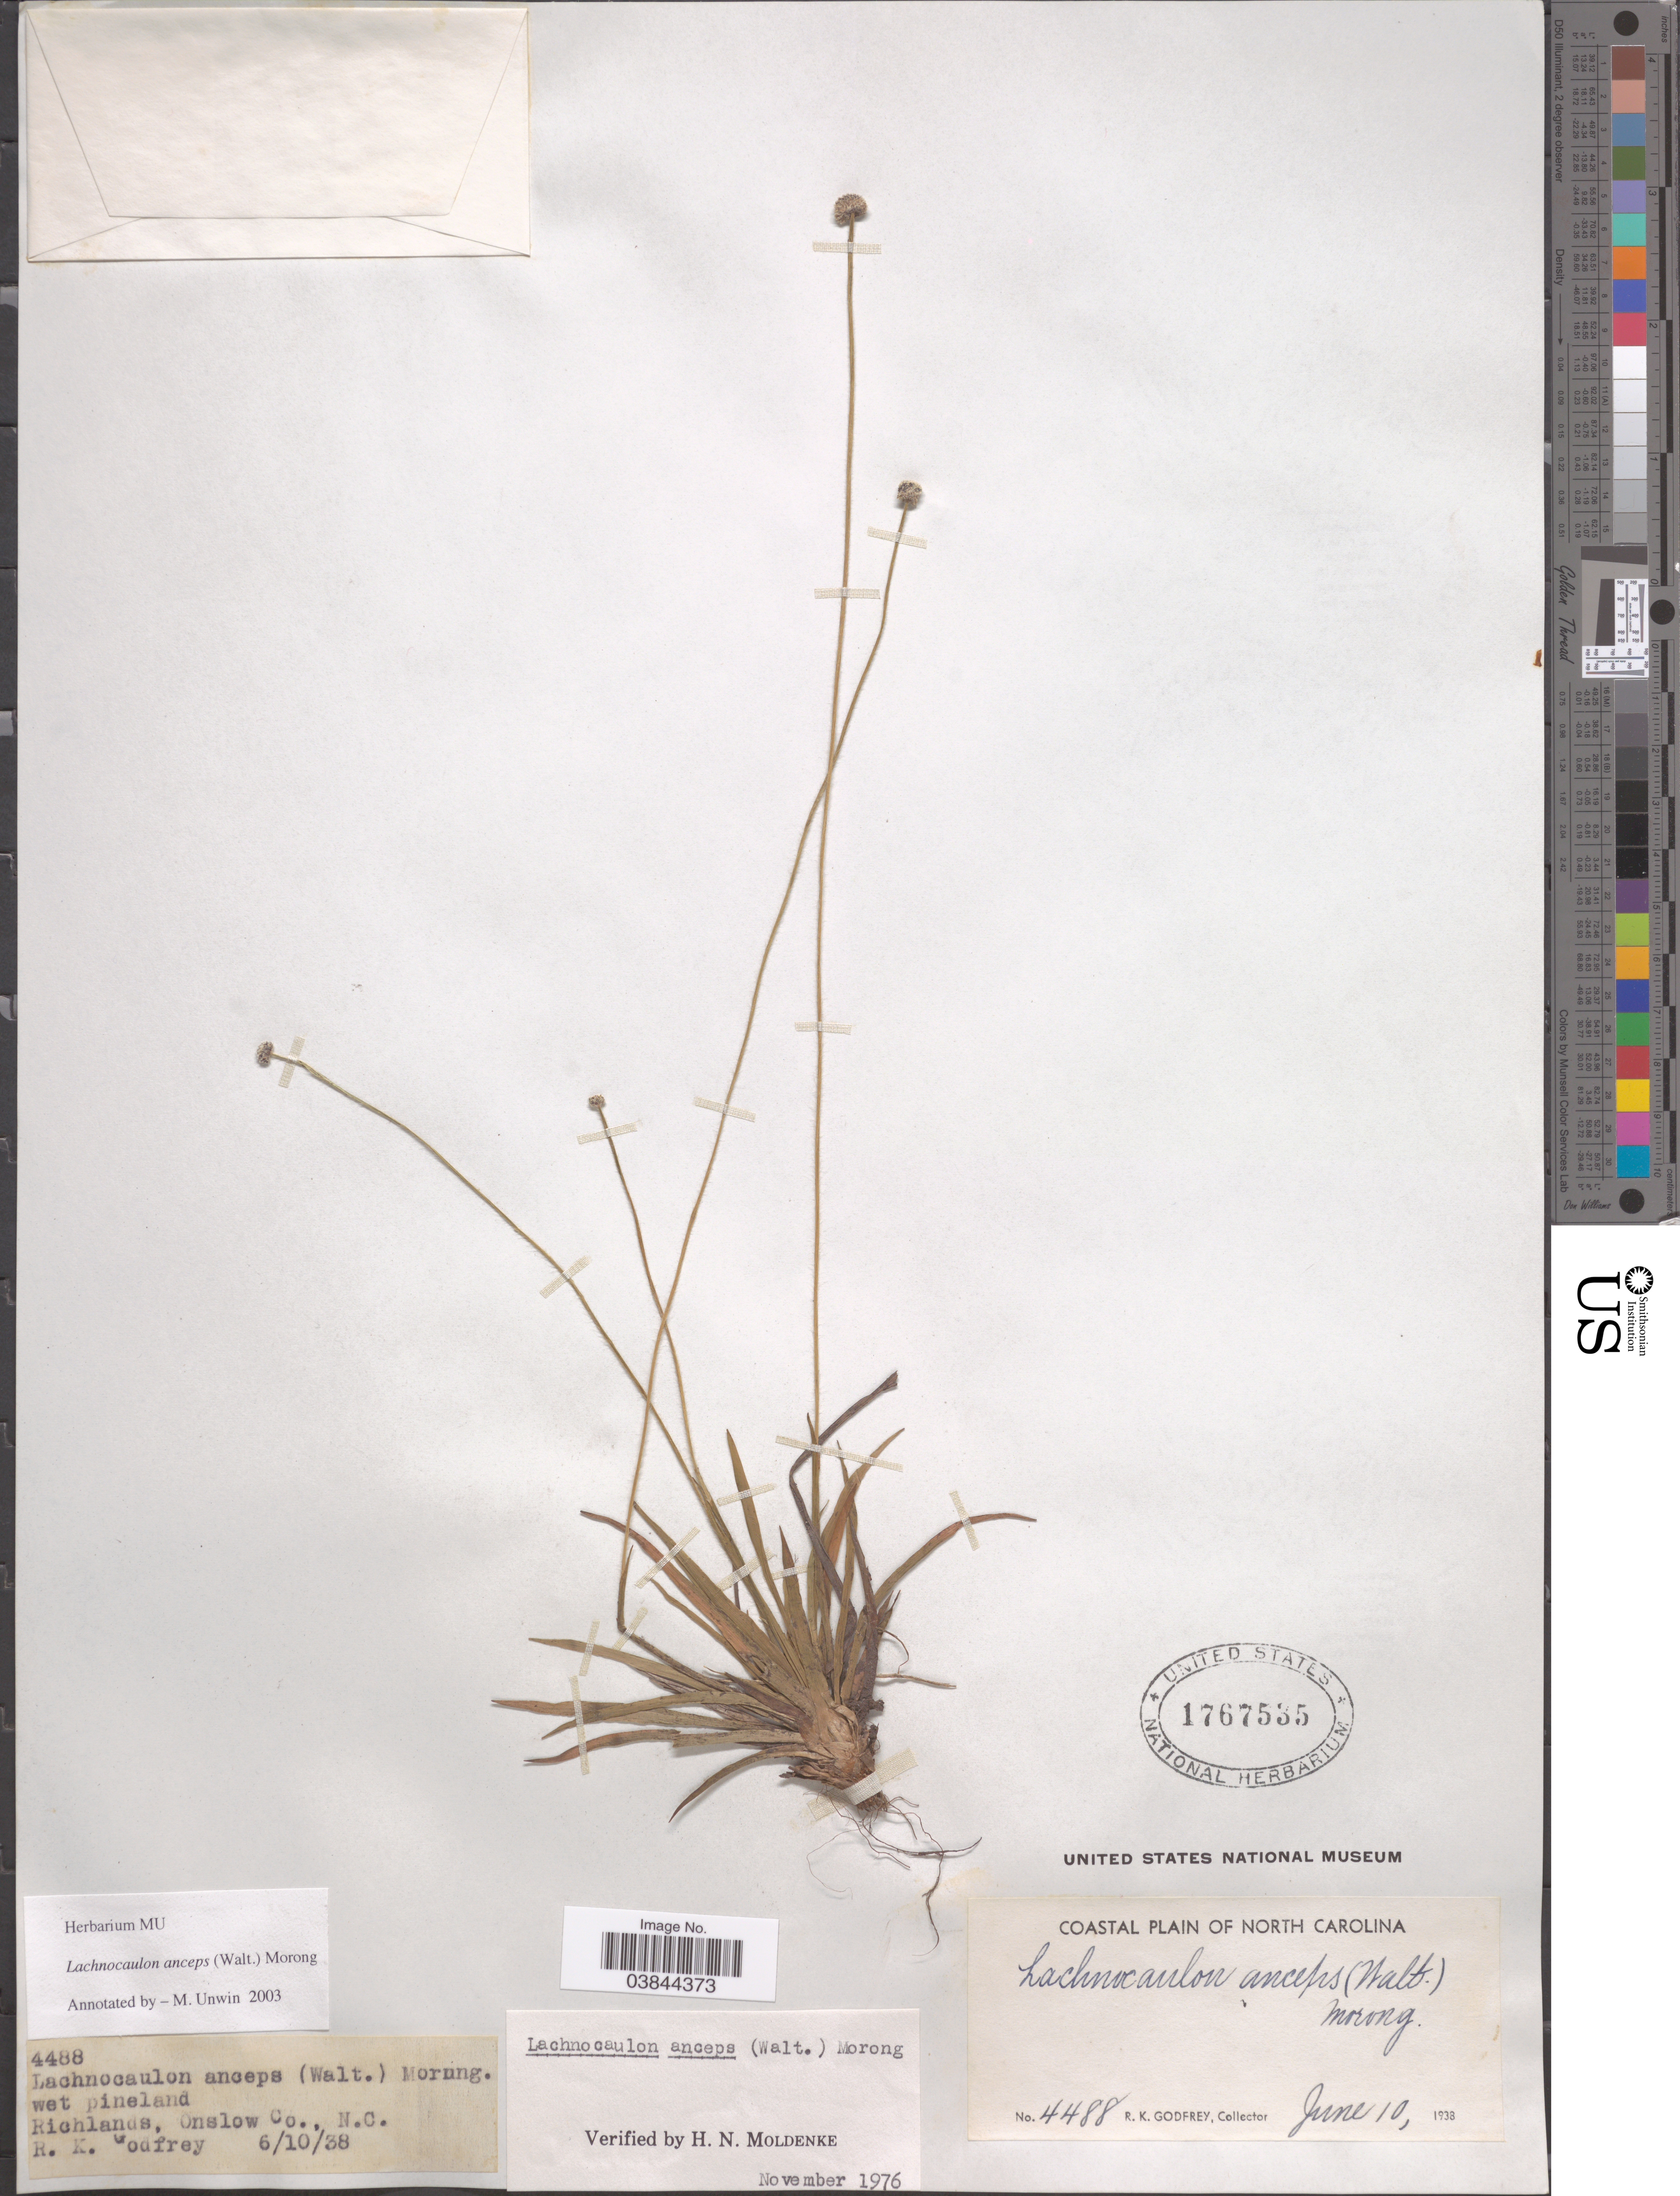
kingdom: Plantae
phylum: Tracheophyta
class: Liliopsida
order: Poales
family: Eriocaulaceae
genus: Lachnocaulon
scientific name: Lachnocaulon anceps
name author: (Walter) Morong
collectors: R. K. Godfrey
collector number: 4488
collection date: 1938-06-10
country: United States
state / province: North Carolina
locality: Richlands, Onslow Co. Coastal Plain of North Carolina.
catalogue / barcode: US 1767535